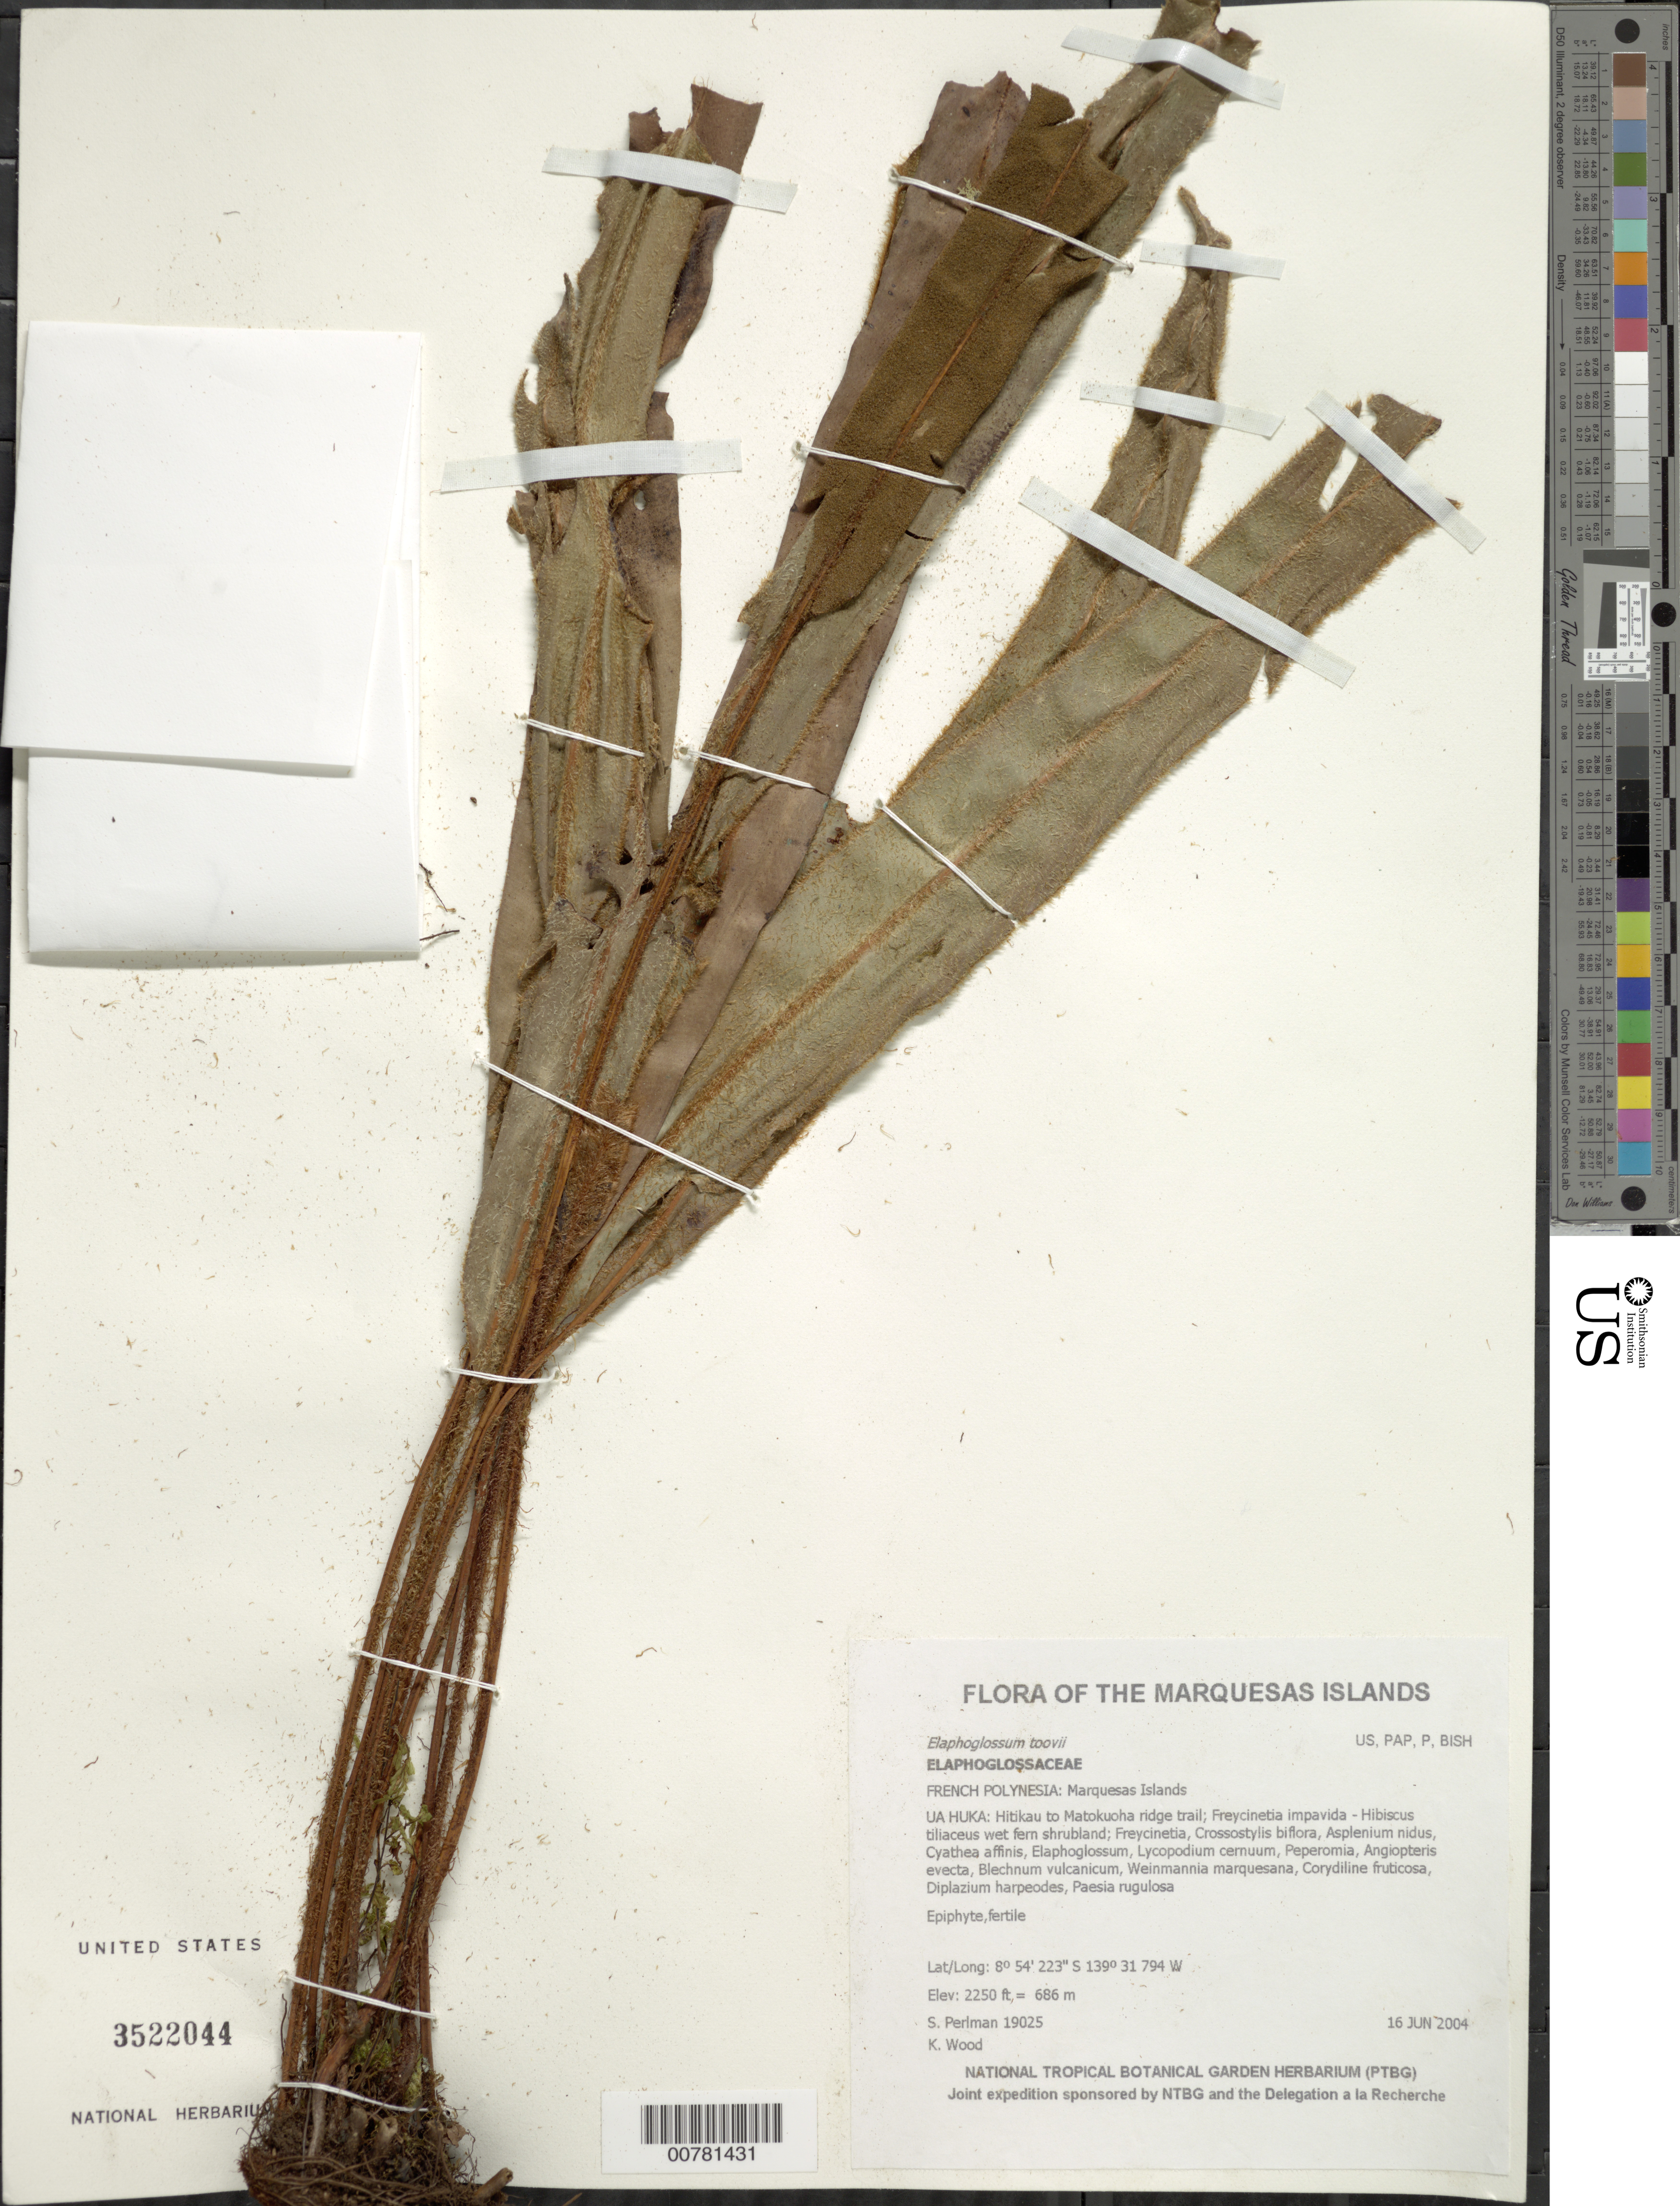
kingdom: Plantae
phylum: Tracheophyta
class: Polypodiopsida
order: Polypodiales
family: Dryopteridaceae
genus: Elaphoglossum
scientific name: Elaphoglossum tovii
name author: E.D. Br.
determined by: Lorence, David H., (PTBG), National Tropical Botanical Garden (UNITED STATES)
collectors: S. P. Perlman & K. R. Wood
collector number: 19025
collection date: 2004-06-16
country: French Polynesia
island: Ua Huka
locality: Hitikau to Matokuoha ridge trail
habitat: Freycinetia impavida - Hibiscus tiliaceus wet fern shrubland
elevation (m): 686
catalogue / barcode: US 3522044